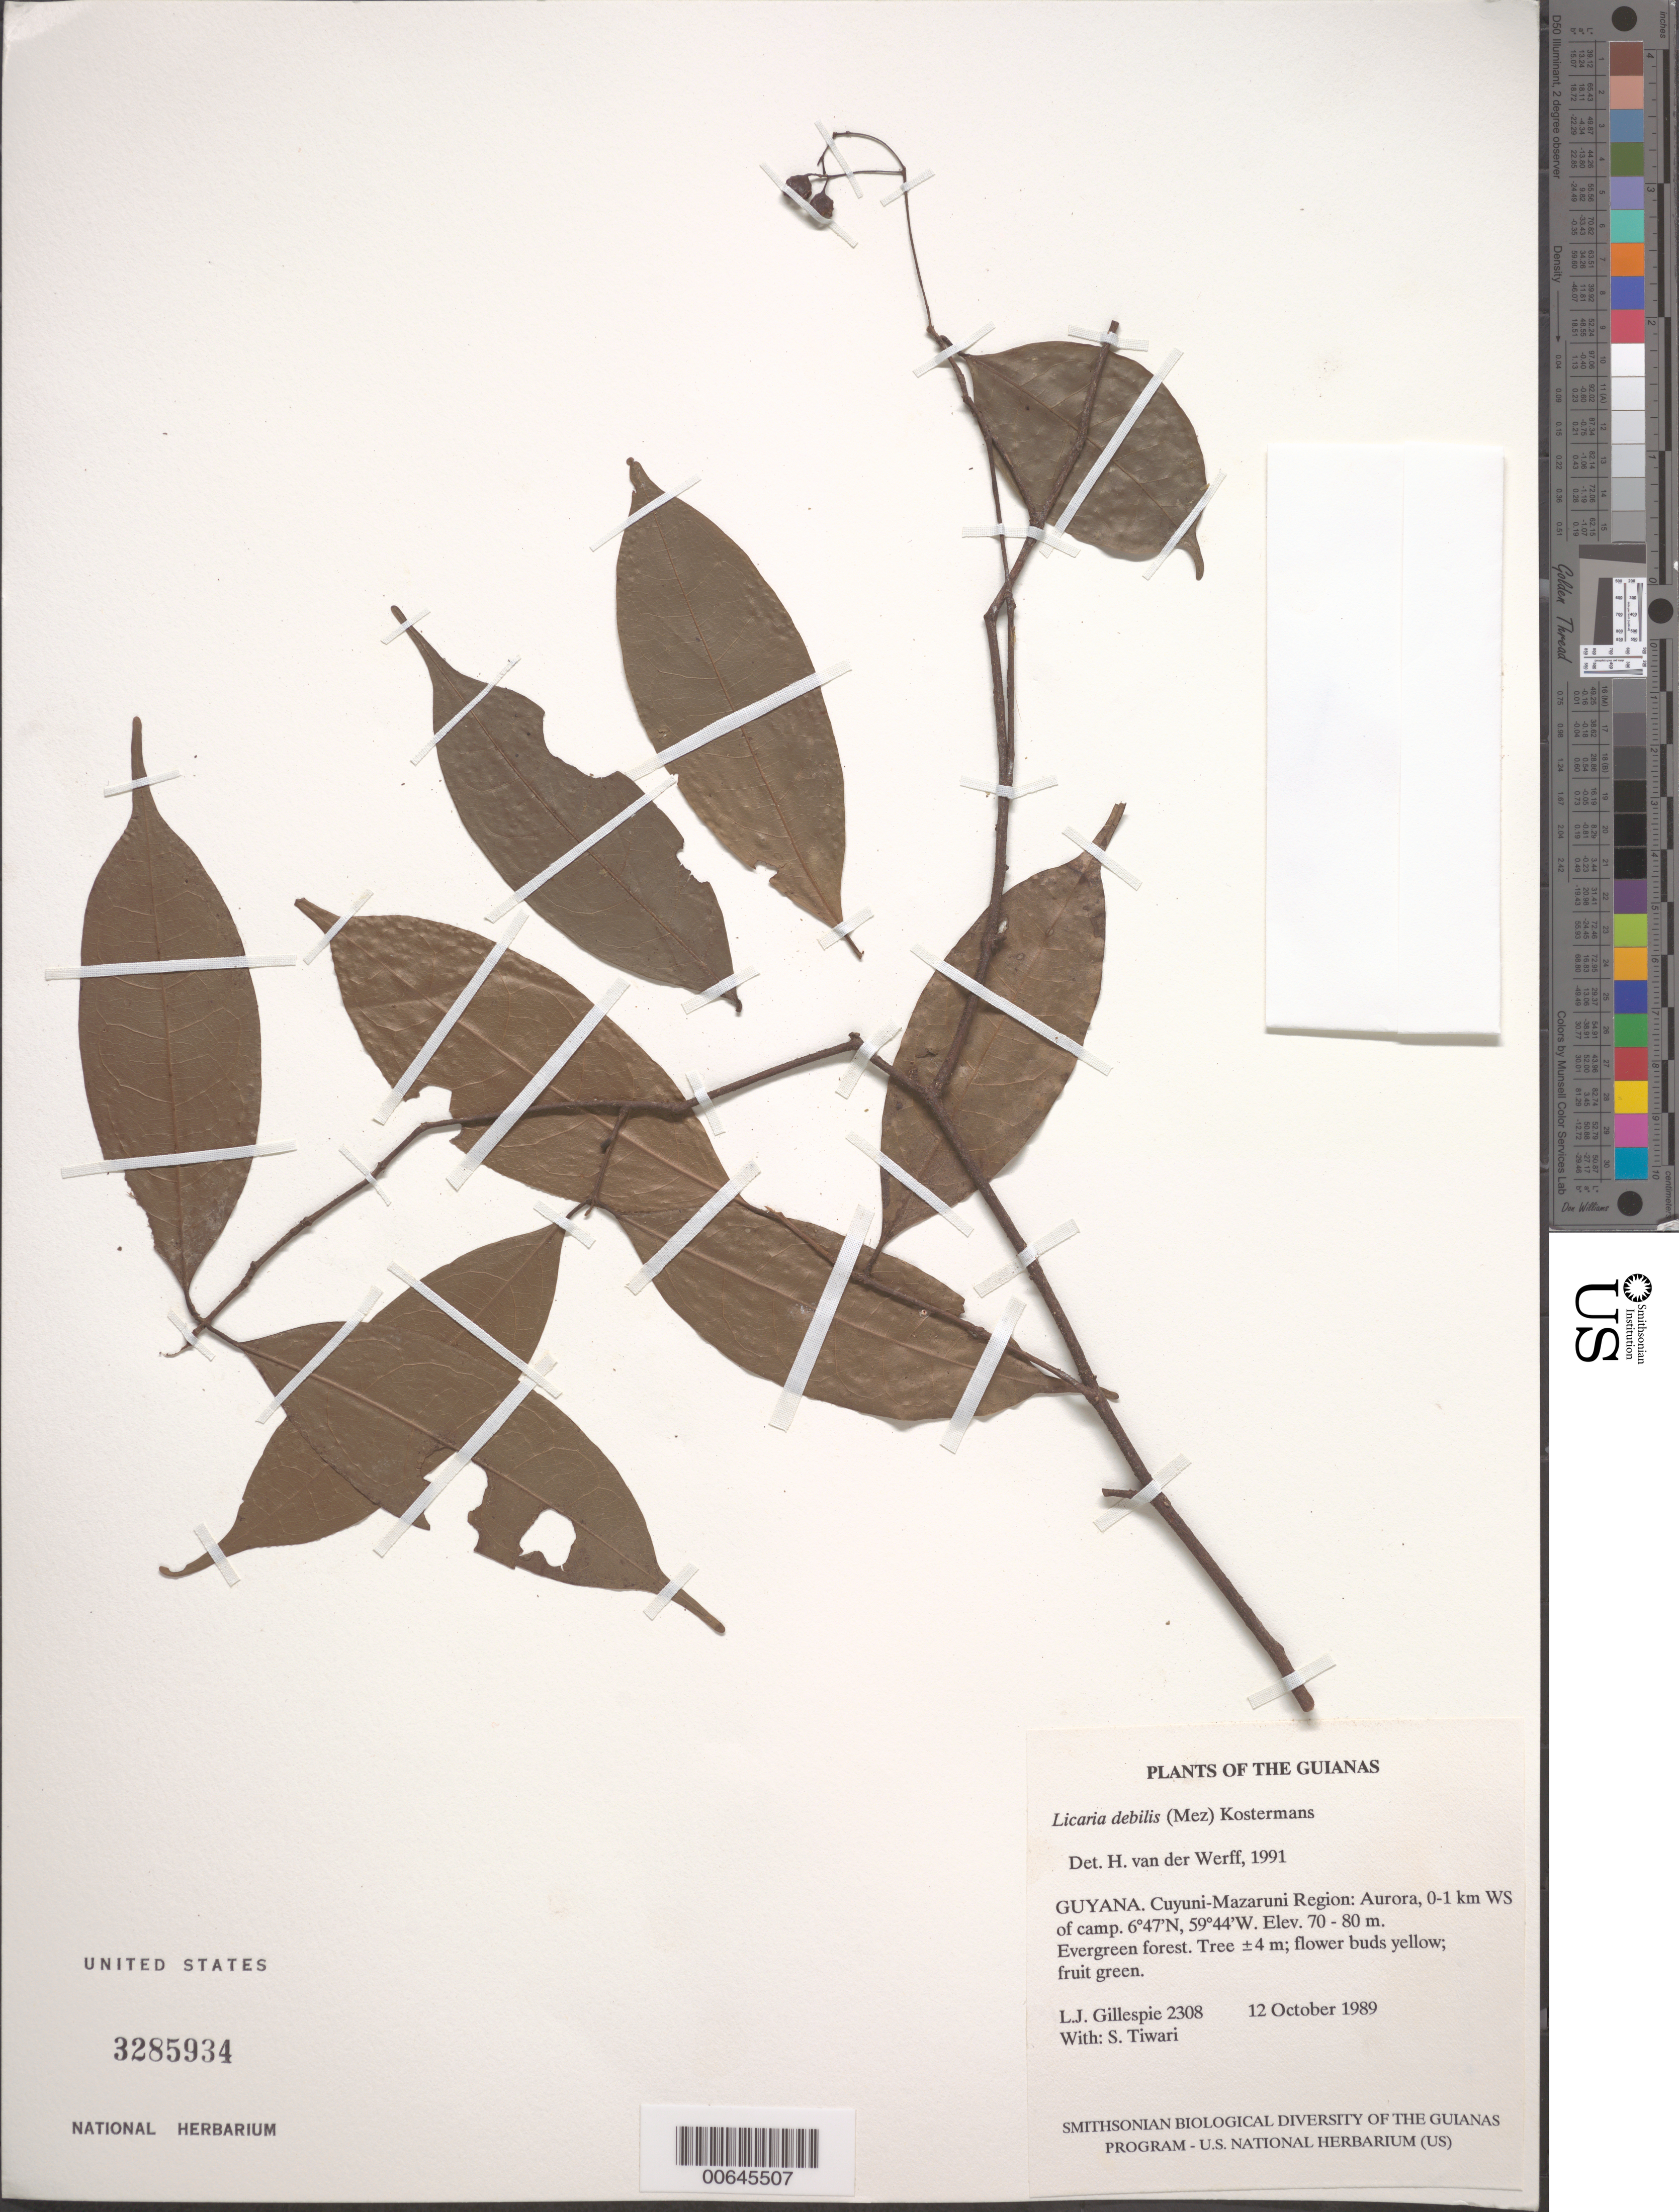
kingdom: Plantae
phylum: Tracheophyta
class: Magnoliopsida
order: Laurales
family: Lauraceae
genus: Licaria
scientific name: Licaria debilis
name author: (Mez) Kosterm.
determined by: van der Werff, H., (MO), Missouri Botanical Garden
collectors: L. J. Gillespie & S. Tiwari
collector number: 2308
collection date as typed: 12 October 1989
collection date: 1989-10-12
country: Guyana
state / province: Cuyuni-Mazaruni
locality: Aurora, 0-1 km WSW of camp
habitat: Evergreen forest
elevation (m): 70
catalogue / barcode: US 3285934